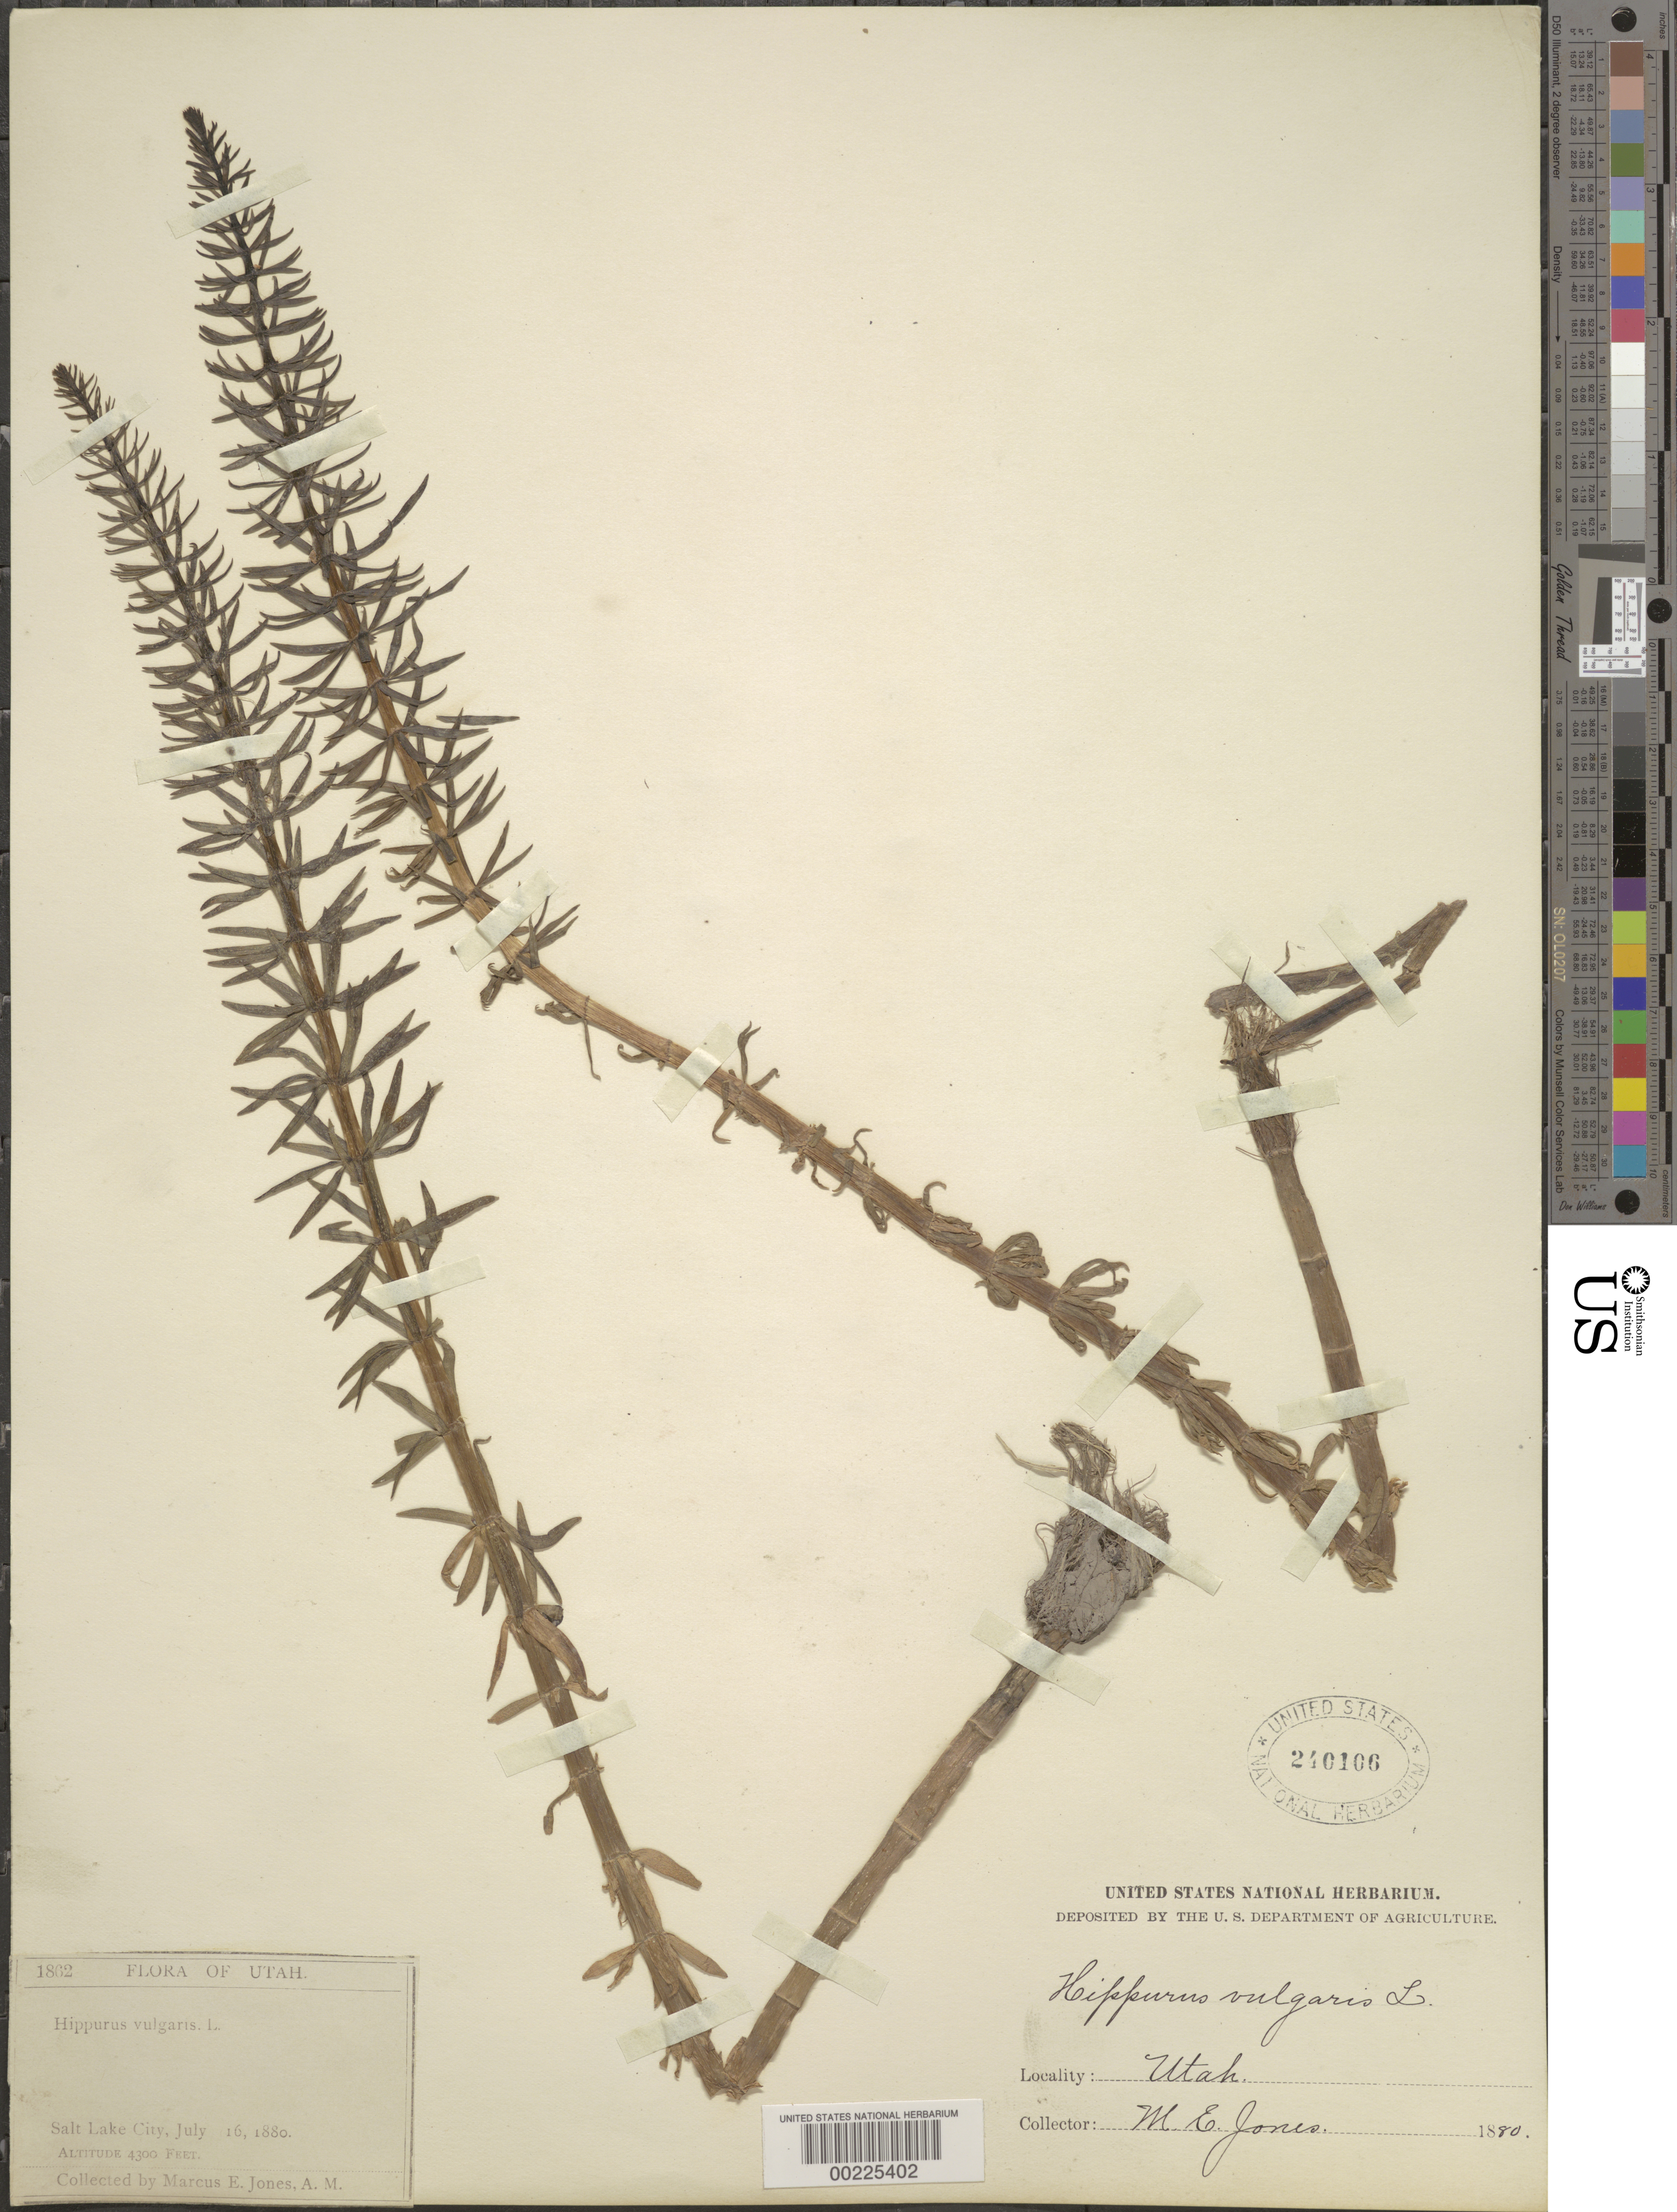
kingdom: Plantae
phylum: Tracheophyta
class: Magnoliopsida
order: Lamiales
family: Plantaginaceae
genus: Hippuris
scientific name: Hippuris vulgaris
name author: L.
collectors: M. E. Jones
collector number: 1862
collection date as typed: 16 Jul 1880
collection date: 1880-07-16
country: United States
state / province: Utah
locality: Salt Lake City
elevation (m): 1311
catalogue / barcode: US 240106